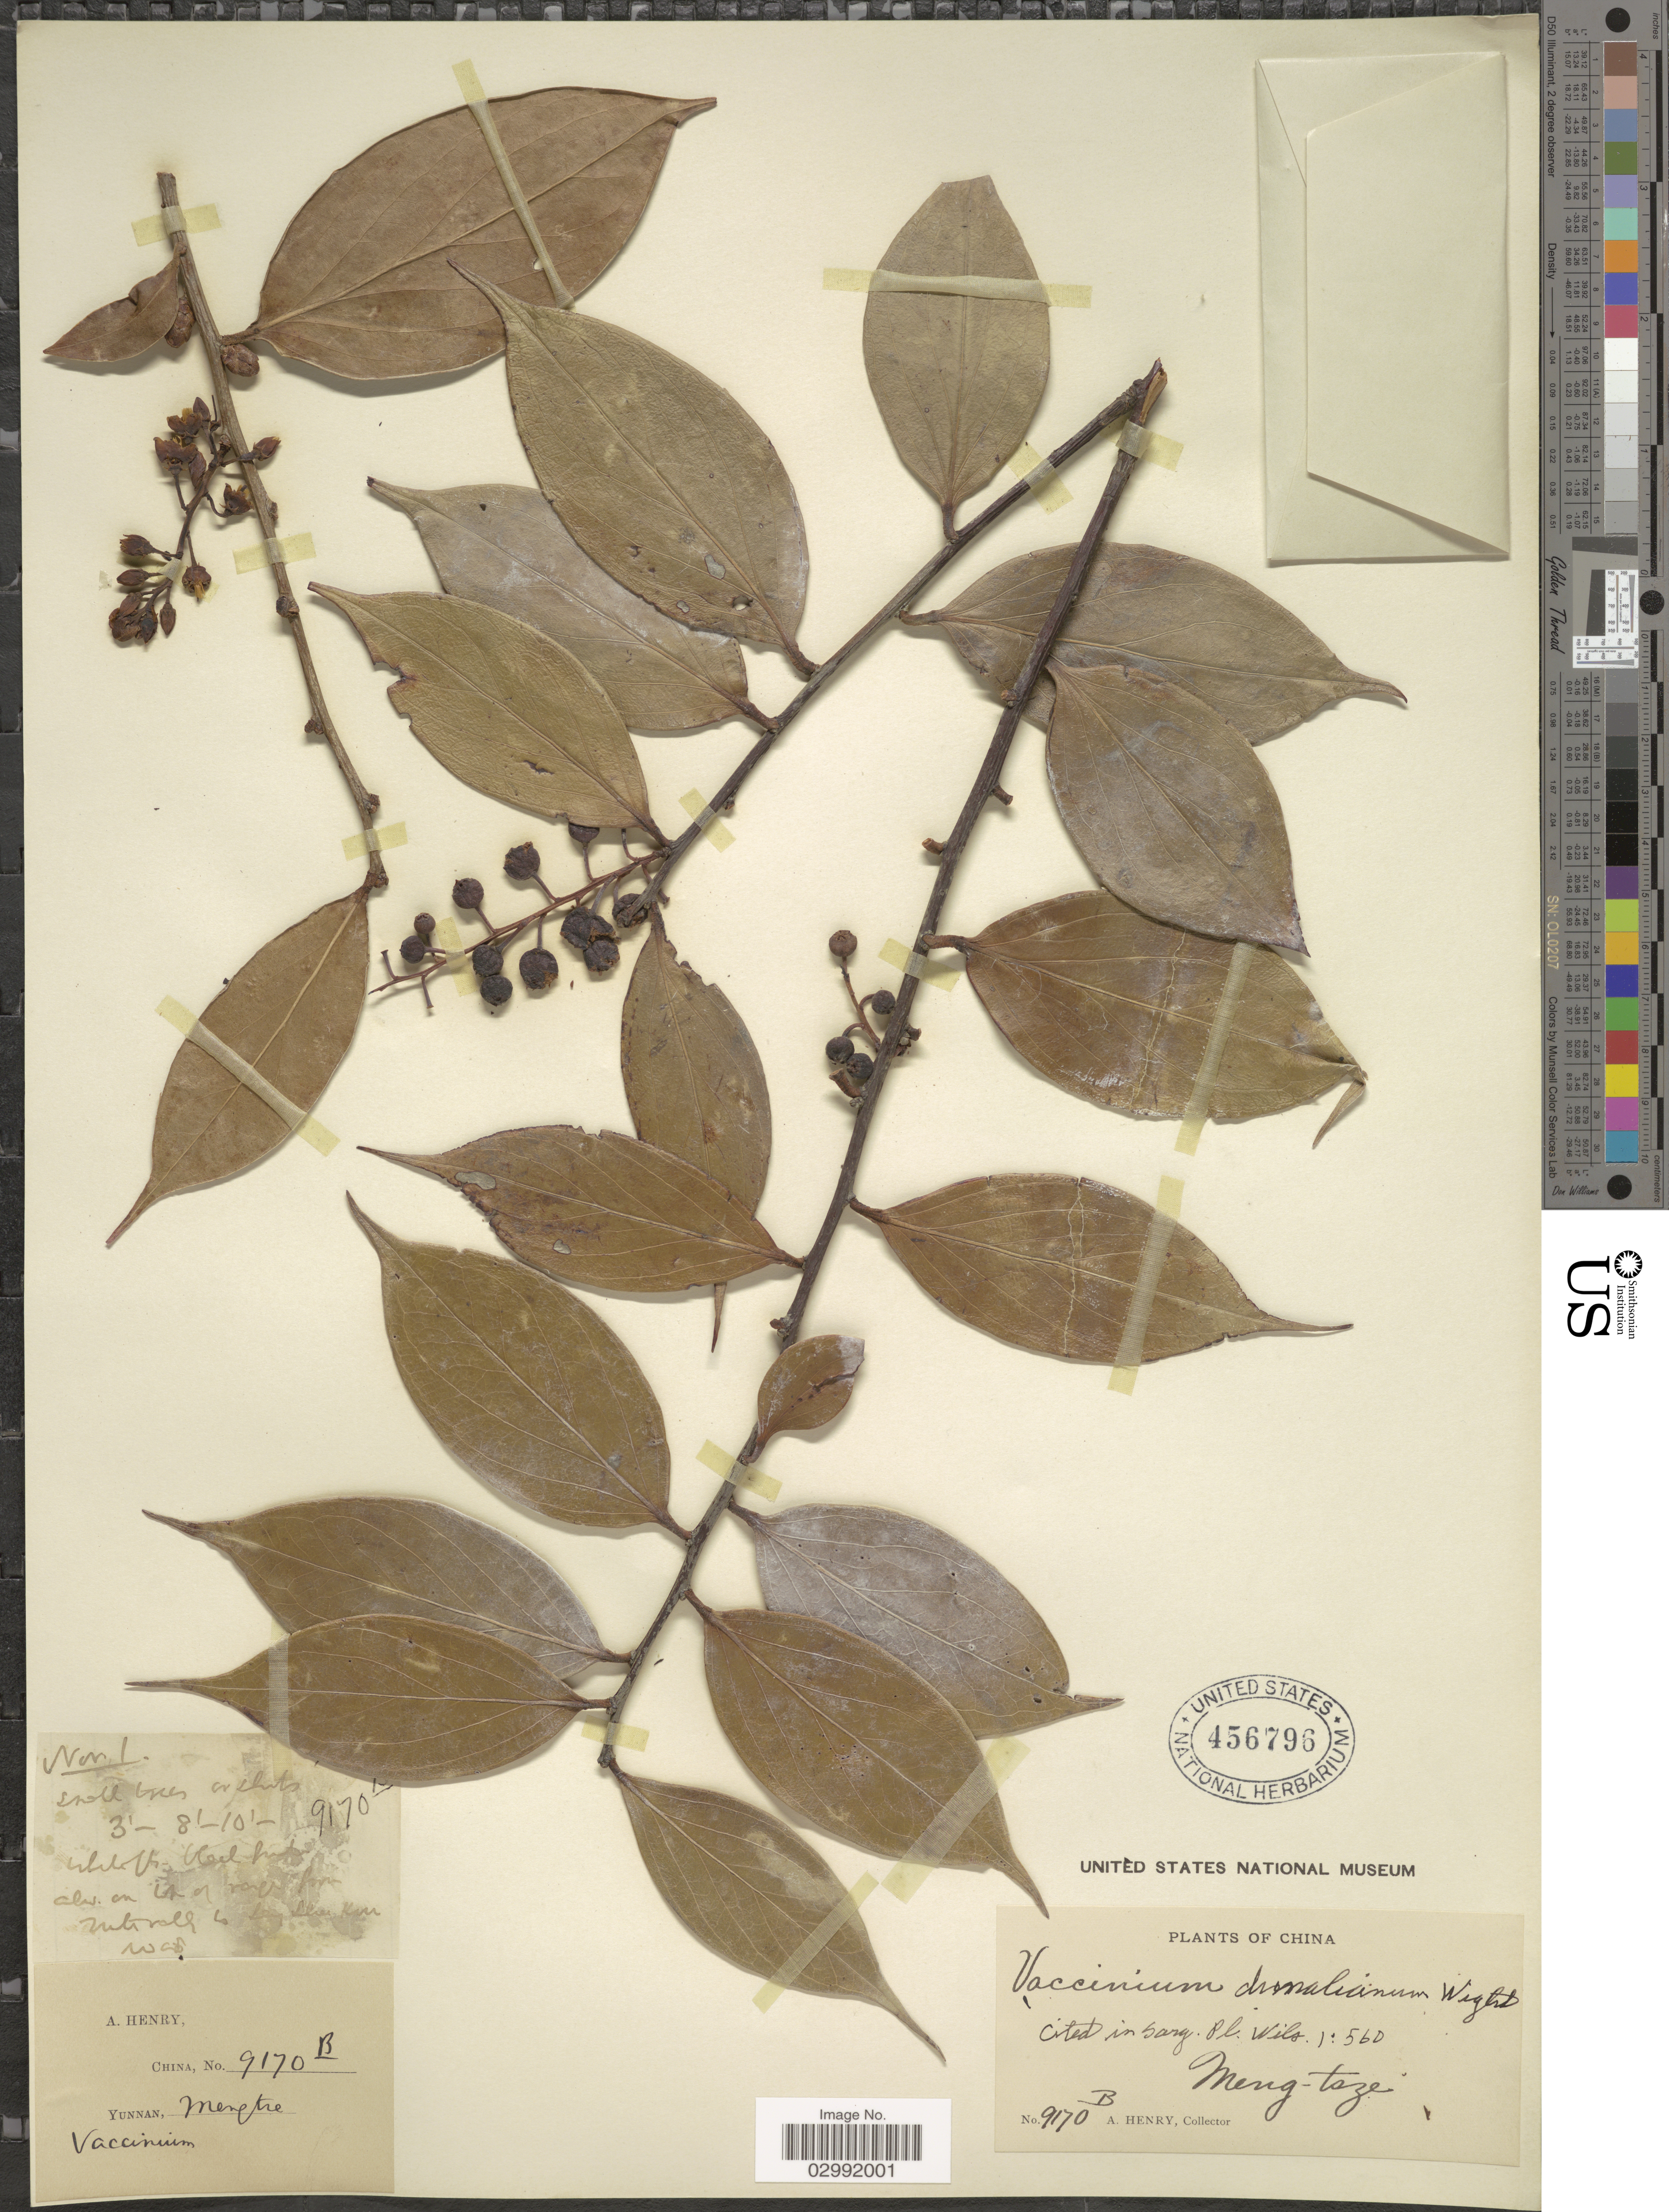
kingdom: Plantae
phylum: Tracheophyta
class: Magnoliopsida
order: Ericales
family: Ericaceae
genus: Vaccinium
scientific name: Vaccinium dunalianum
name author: Wight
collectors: A. Henry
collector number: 9170 B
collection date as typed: Nov 1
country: China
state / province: Yunnan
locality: Mengtze.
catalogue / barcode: US 456796